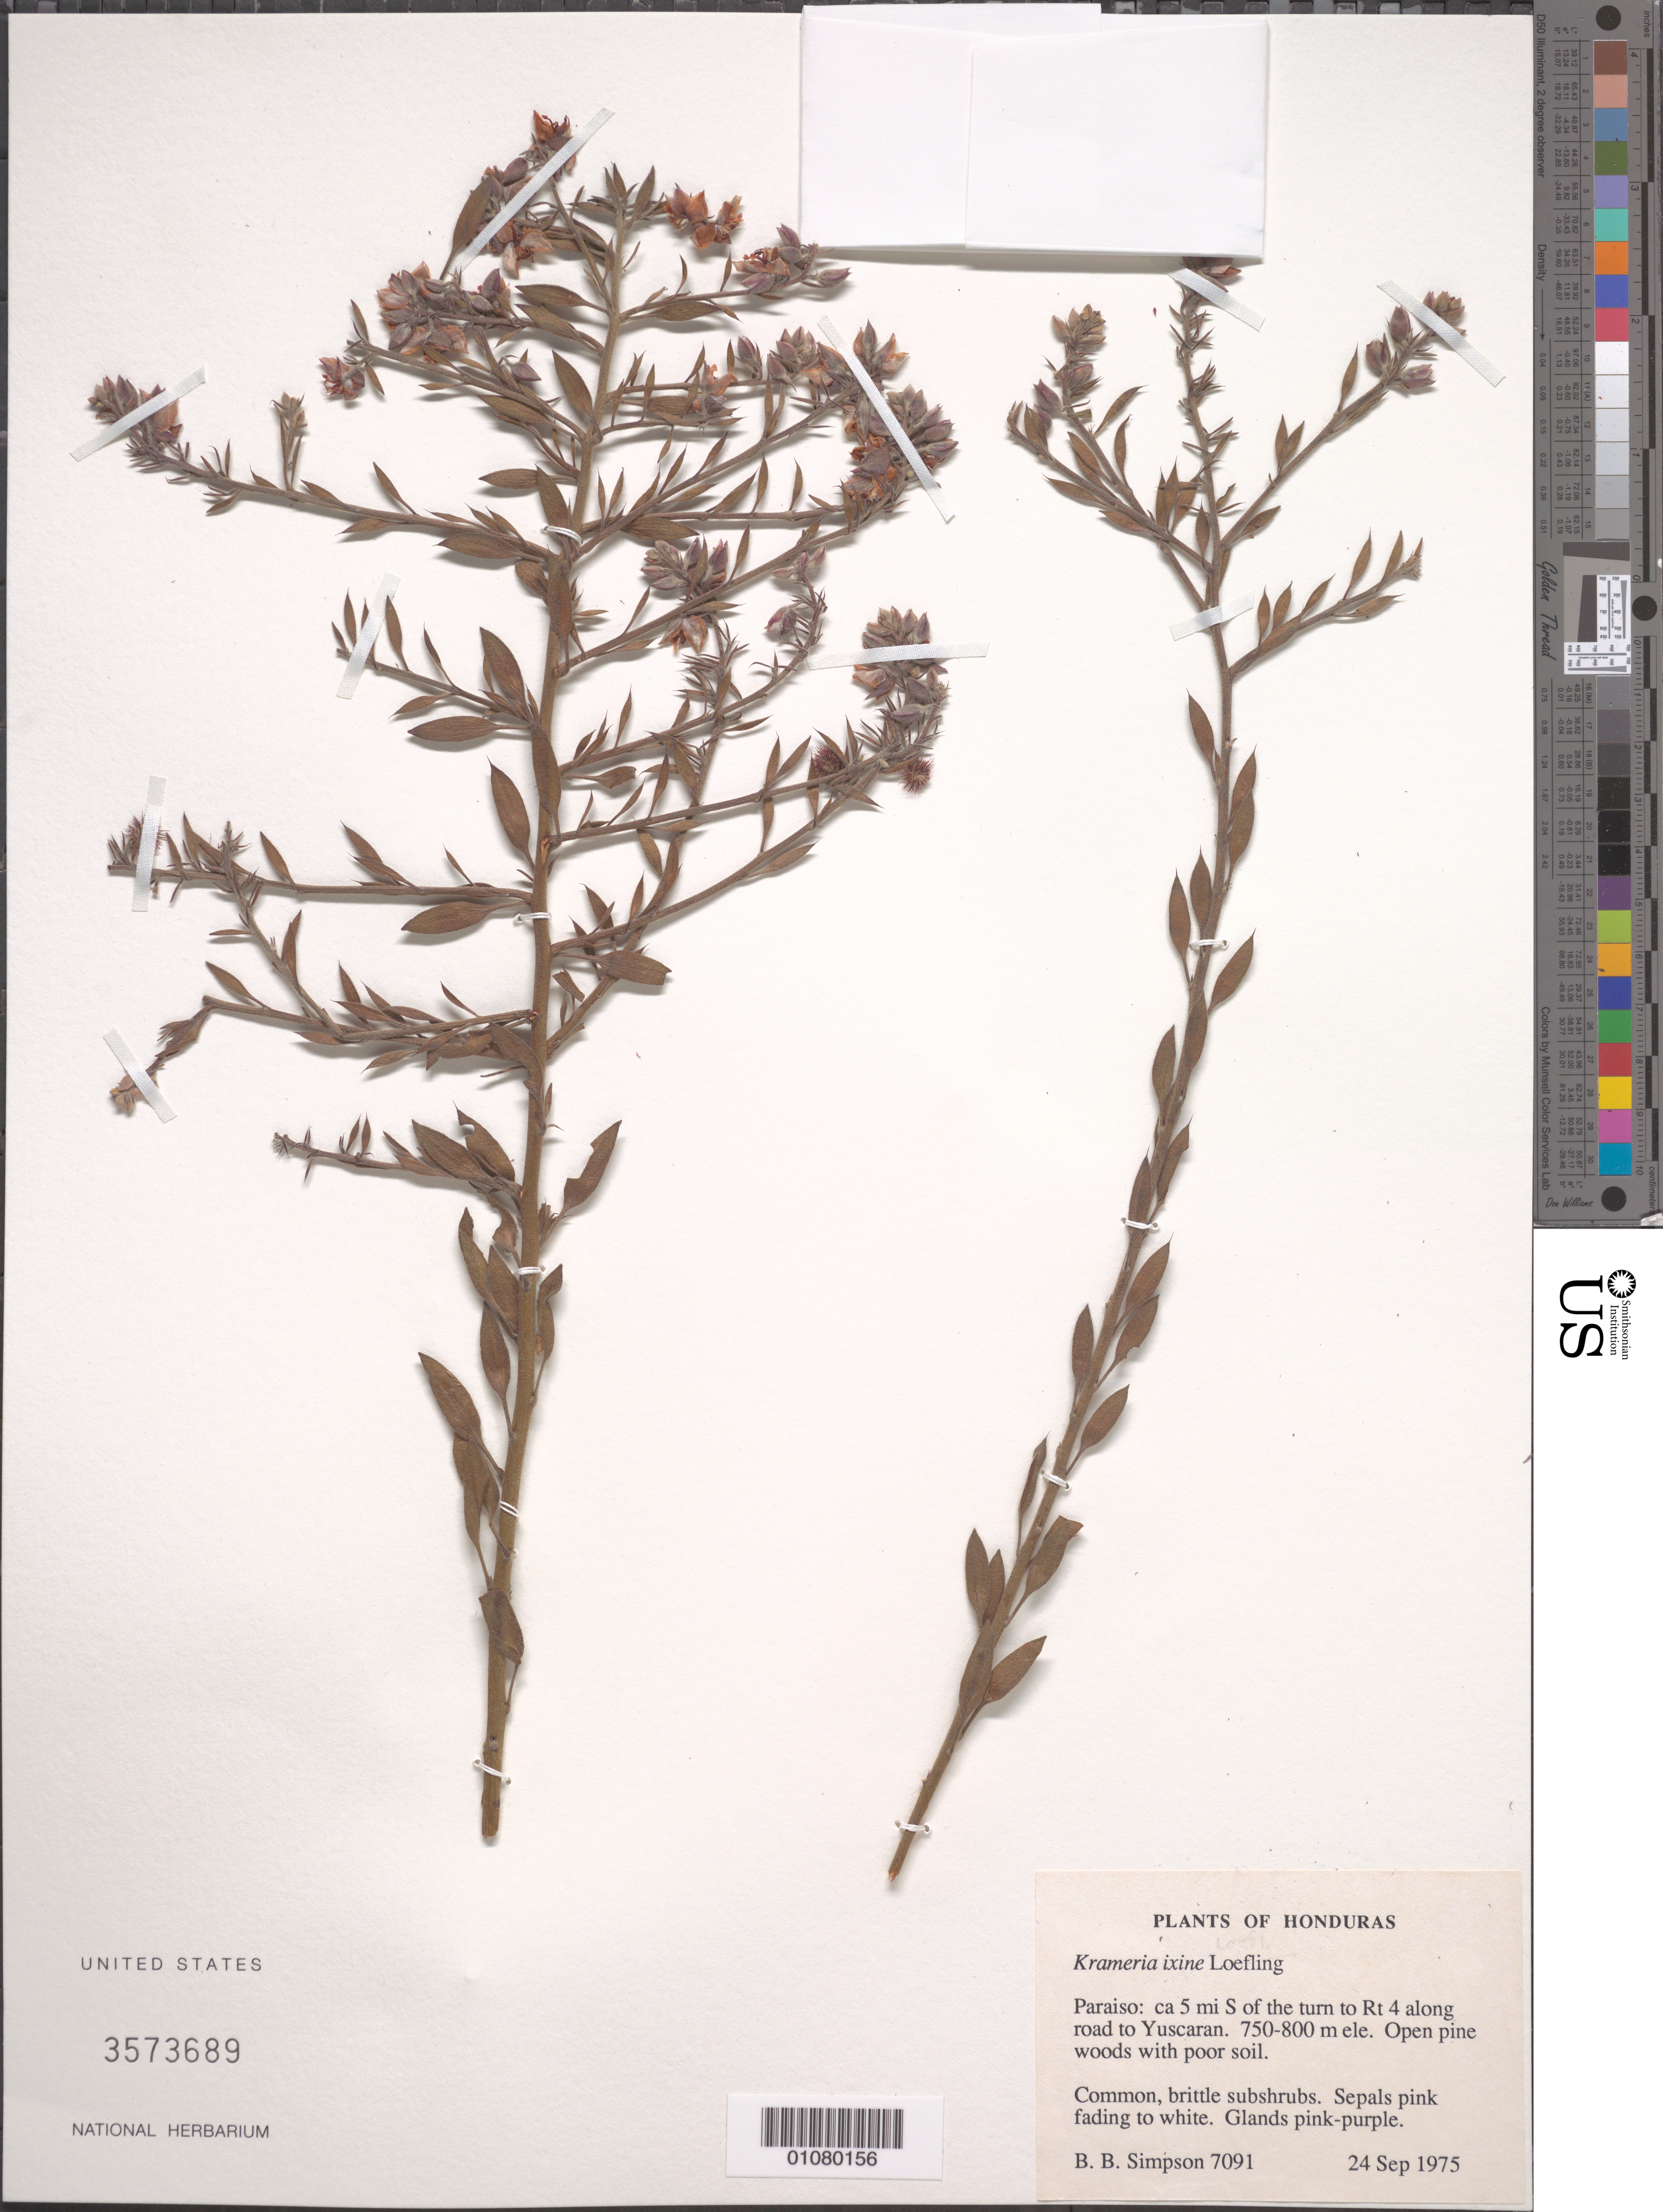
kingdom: Plantae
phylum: Tracheophyta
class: Magnoliopsida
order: Zygophyllales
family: Krameriaceae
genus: Krameria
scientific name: Krameria ixine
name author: L.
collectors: B. B. Simpson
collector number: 7091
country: Honduras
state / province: El Paraíso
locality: S of the turn to Rt 4 along road to Yuscatran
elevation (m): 750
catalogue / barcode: US 3573689